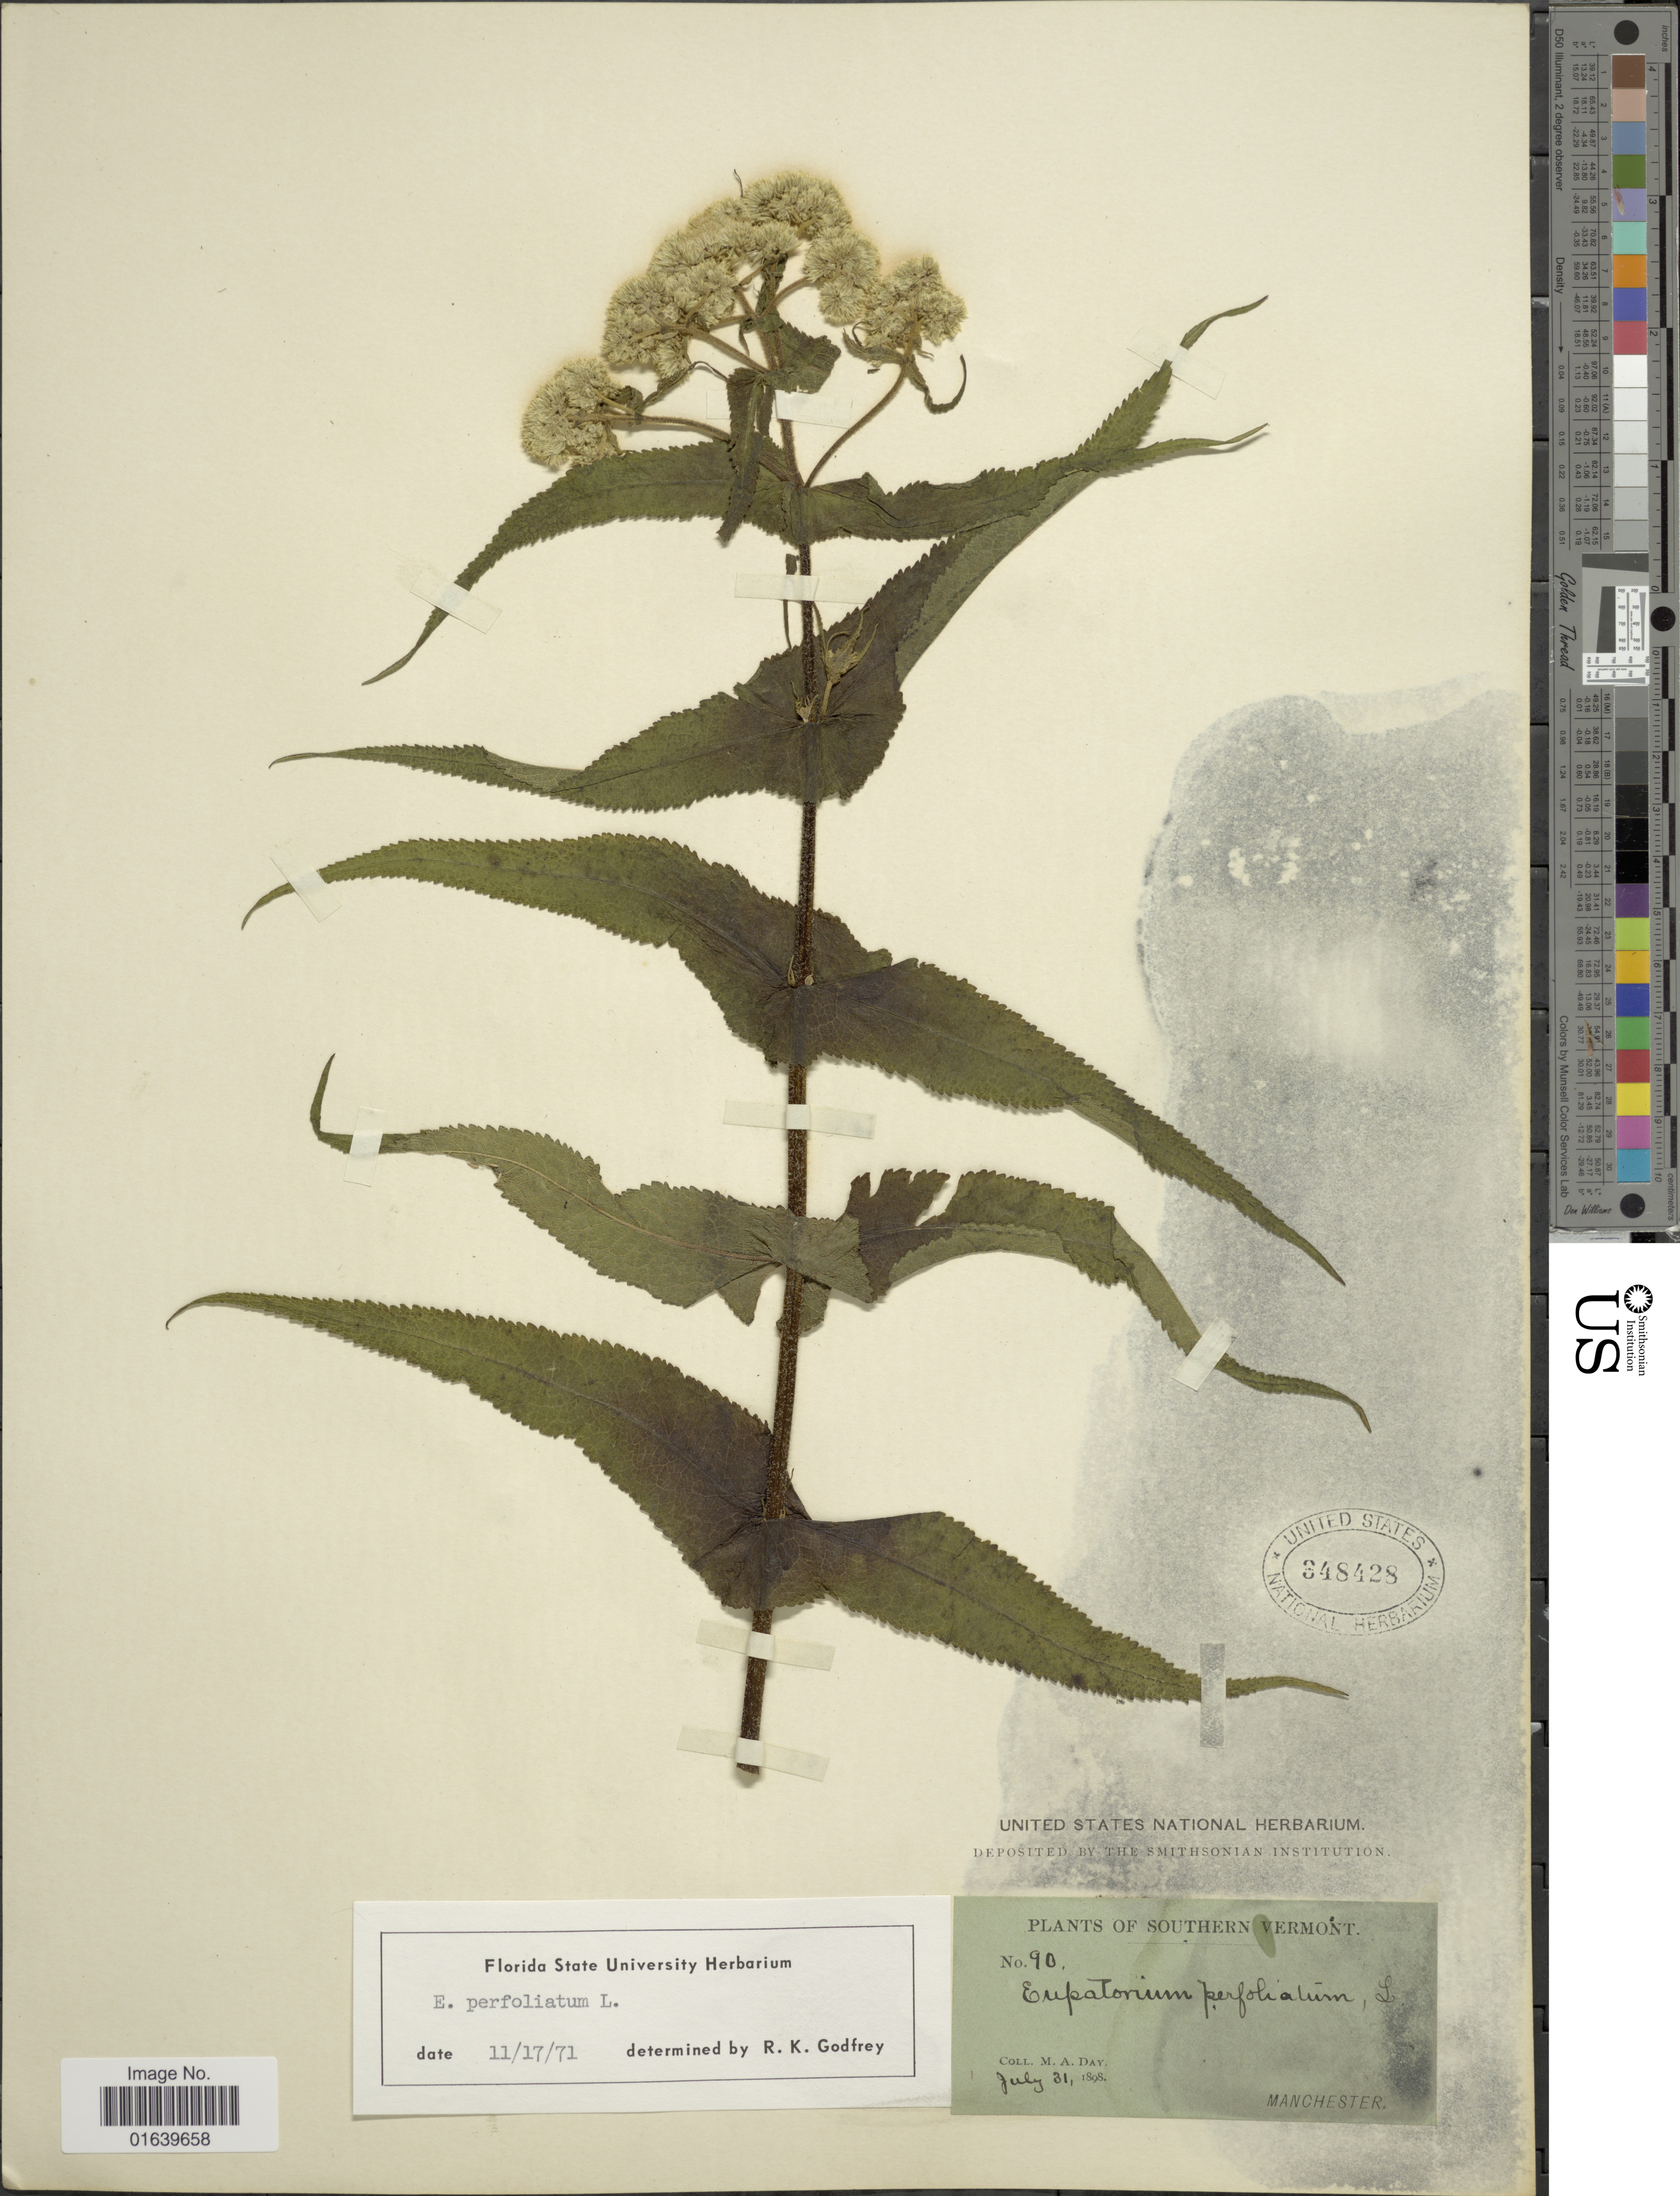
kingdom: Plantae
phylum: Tracheophyta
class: Magnoliopsida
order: Asterales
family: Asteraceae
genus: Eupatorium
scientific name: Eupatorium perfoliatum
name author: L.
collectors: M. Day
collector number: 90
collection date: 1898-07-31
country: United States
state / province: Vermont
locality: Southern Vermont, Manchester.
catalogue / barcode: US 348428